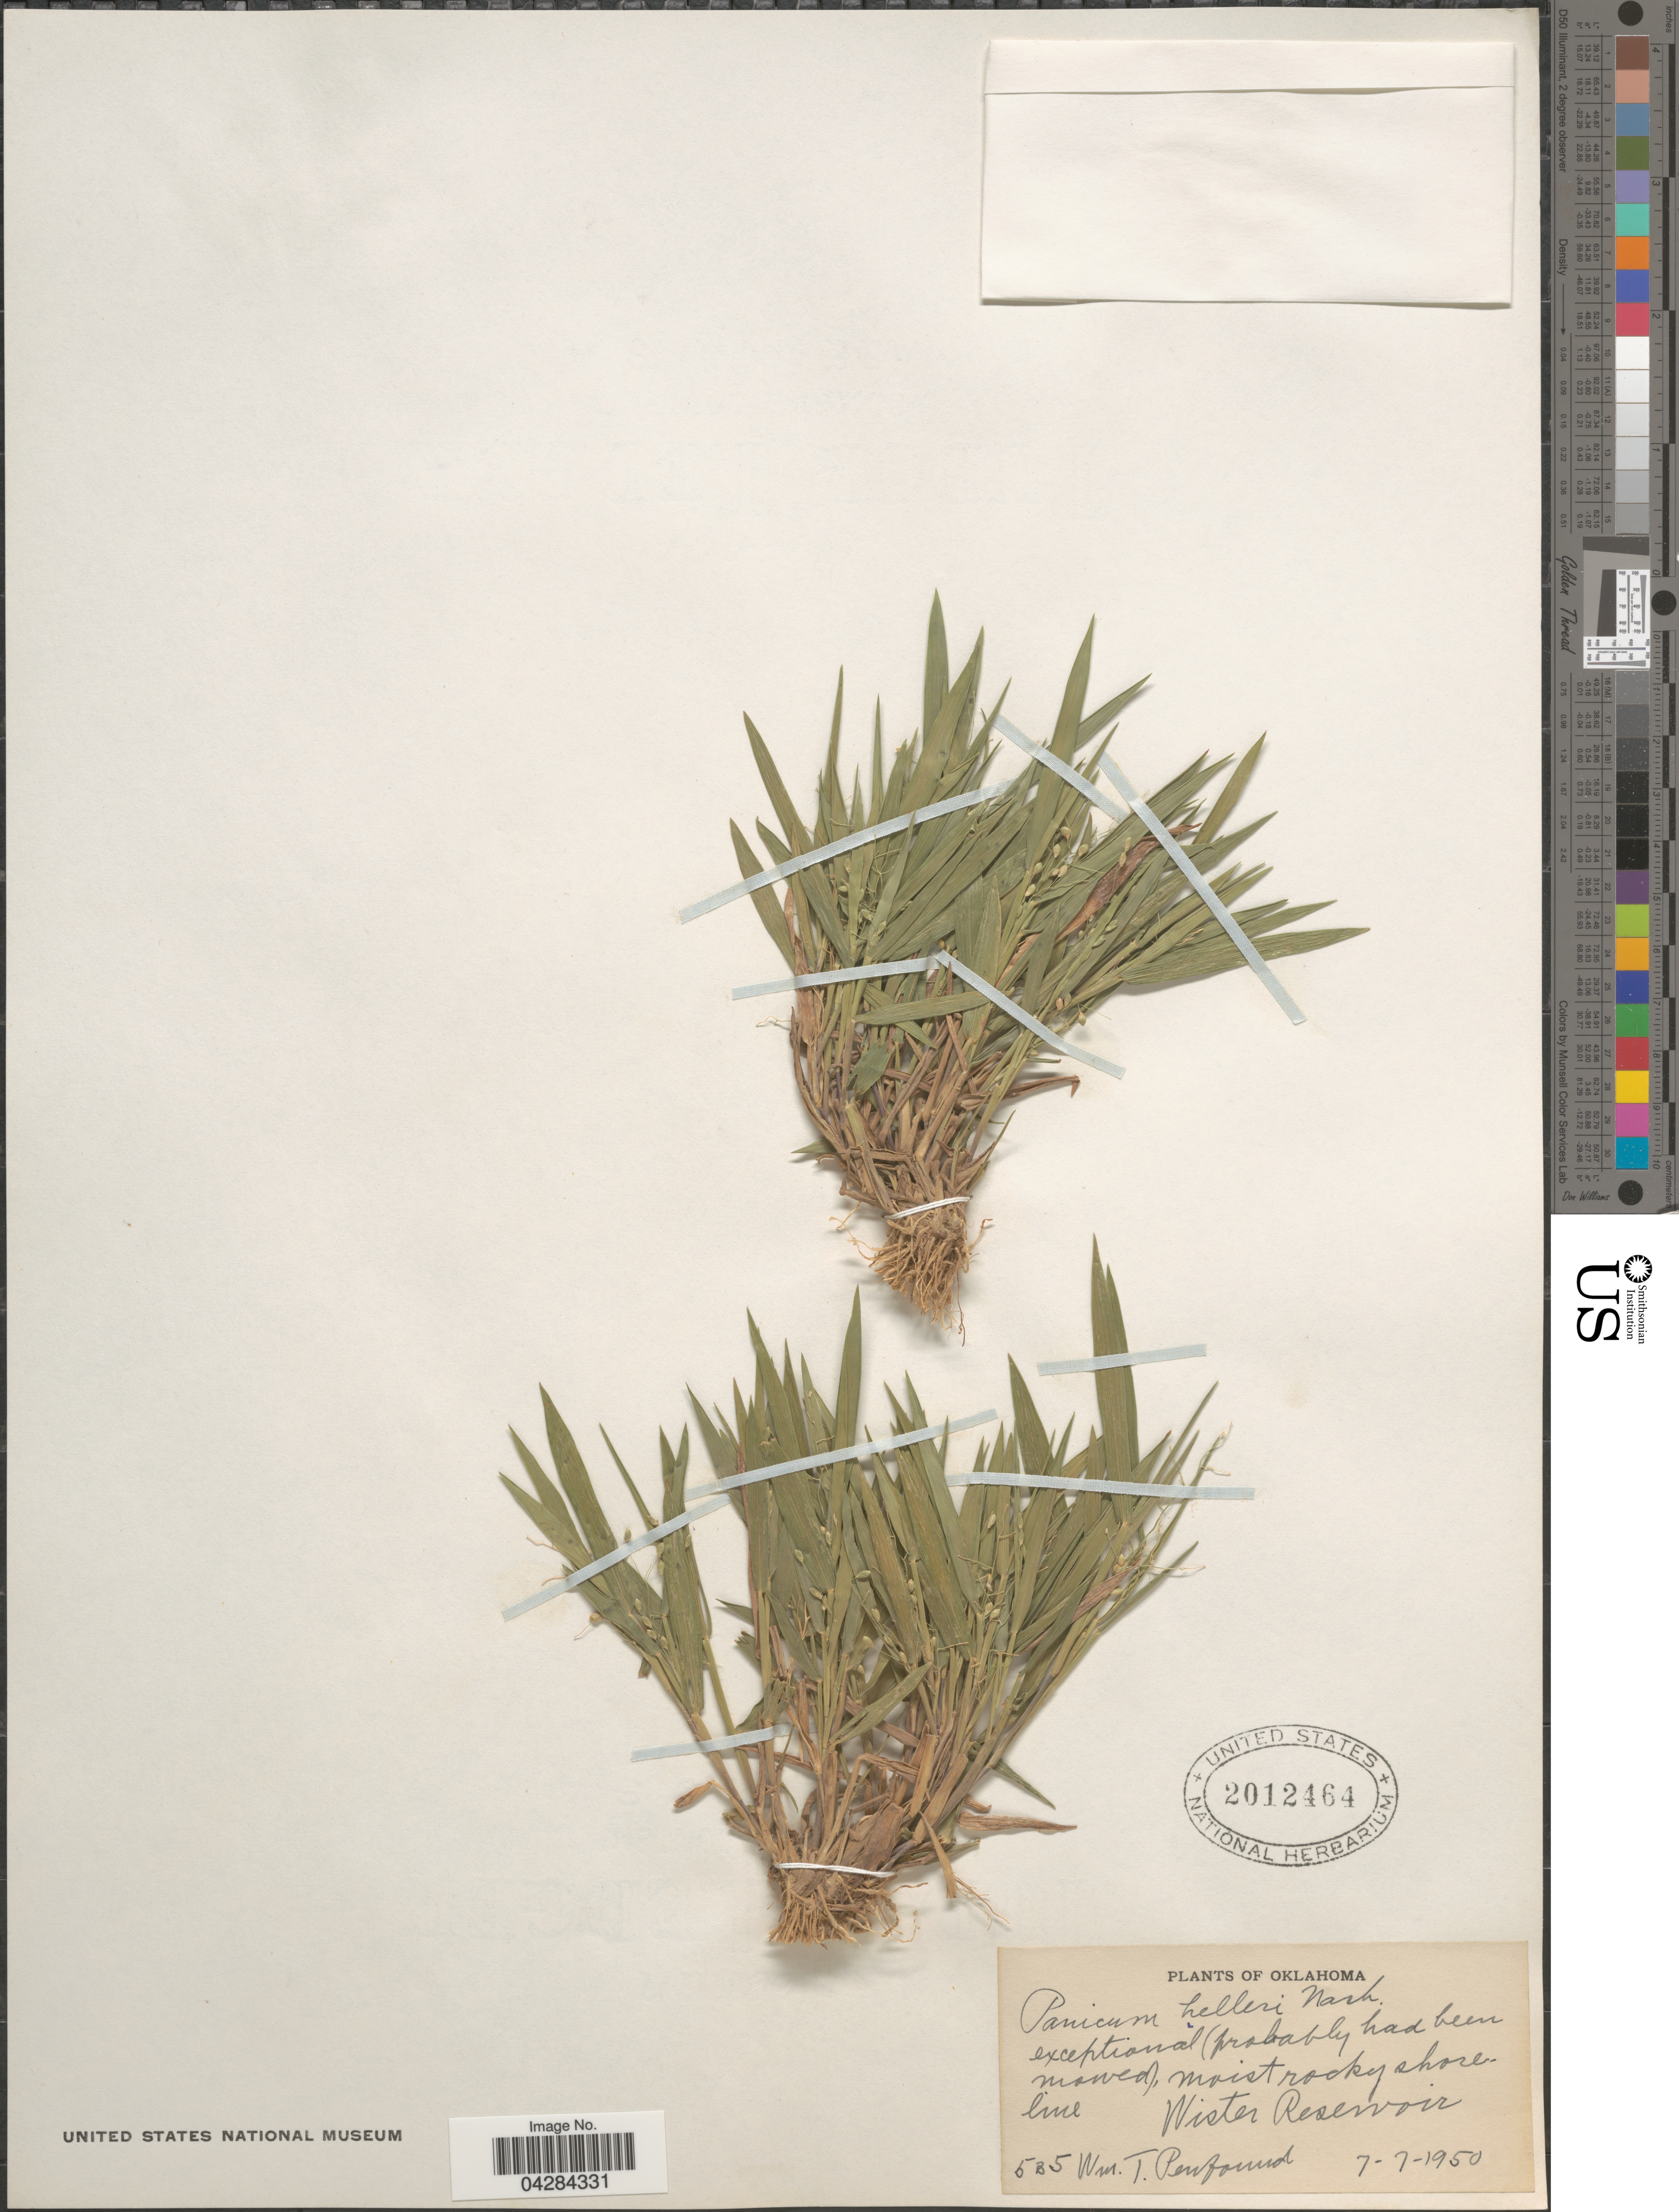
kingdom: Plantae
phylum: Tracheophyta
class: Liliopsida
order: Poales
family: Poaceae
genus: Dichanthelium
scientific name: Dichanthelium oligosanthes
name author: (Schult.) Gould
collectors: W. Penfound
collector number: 535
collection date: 1950-07-07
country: United States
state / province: Oklahoma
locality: Moist rocky shoreline. Wister Reservoir.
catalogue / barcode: US 2012464